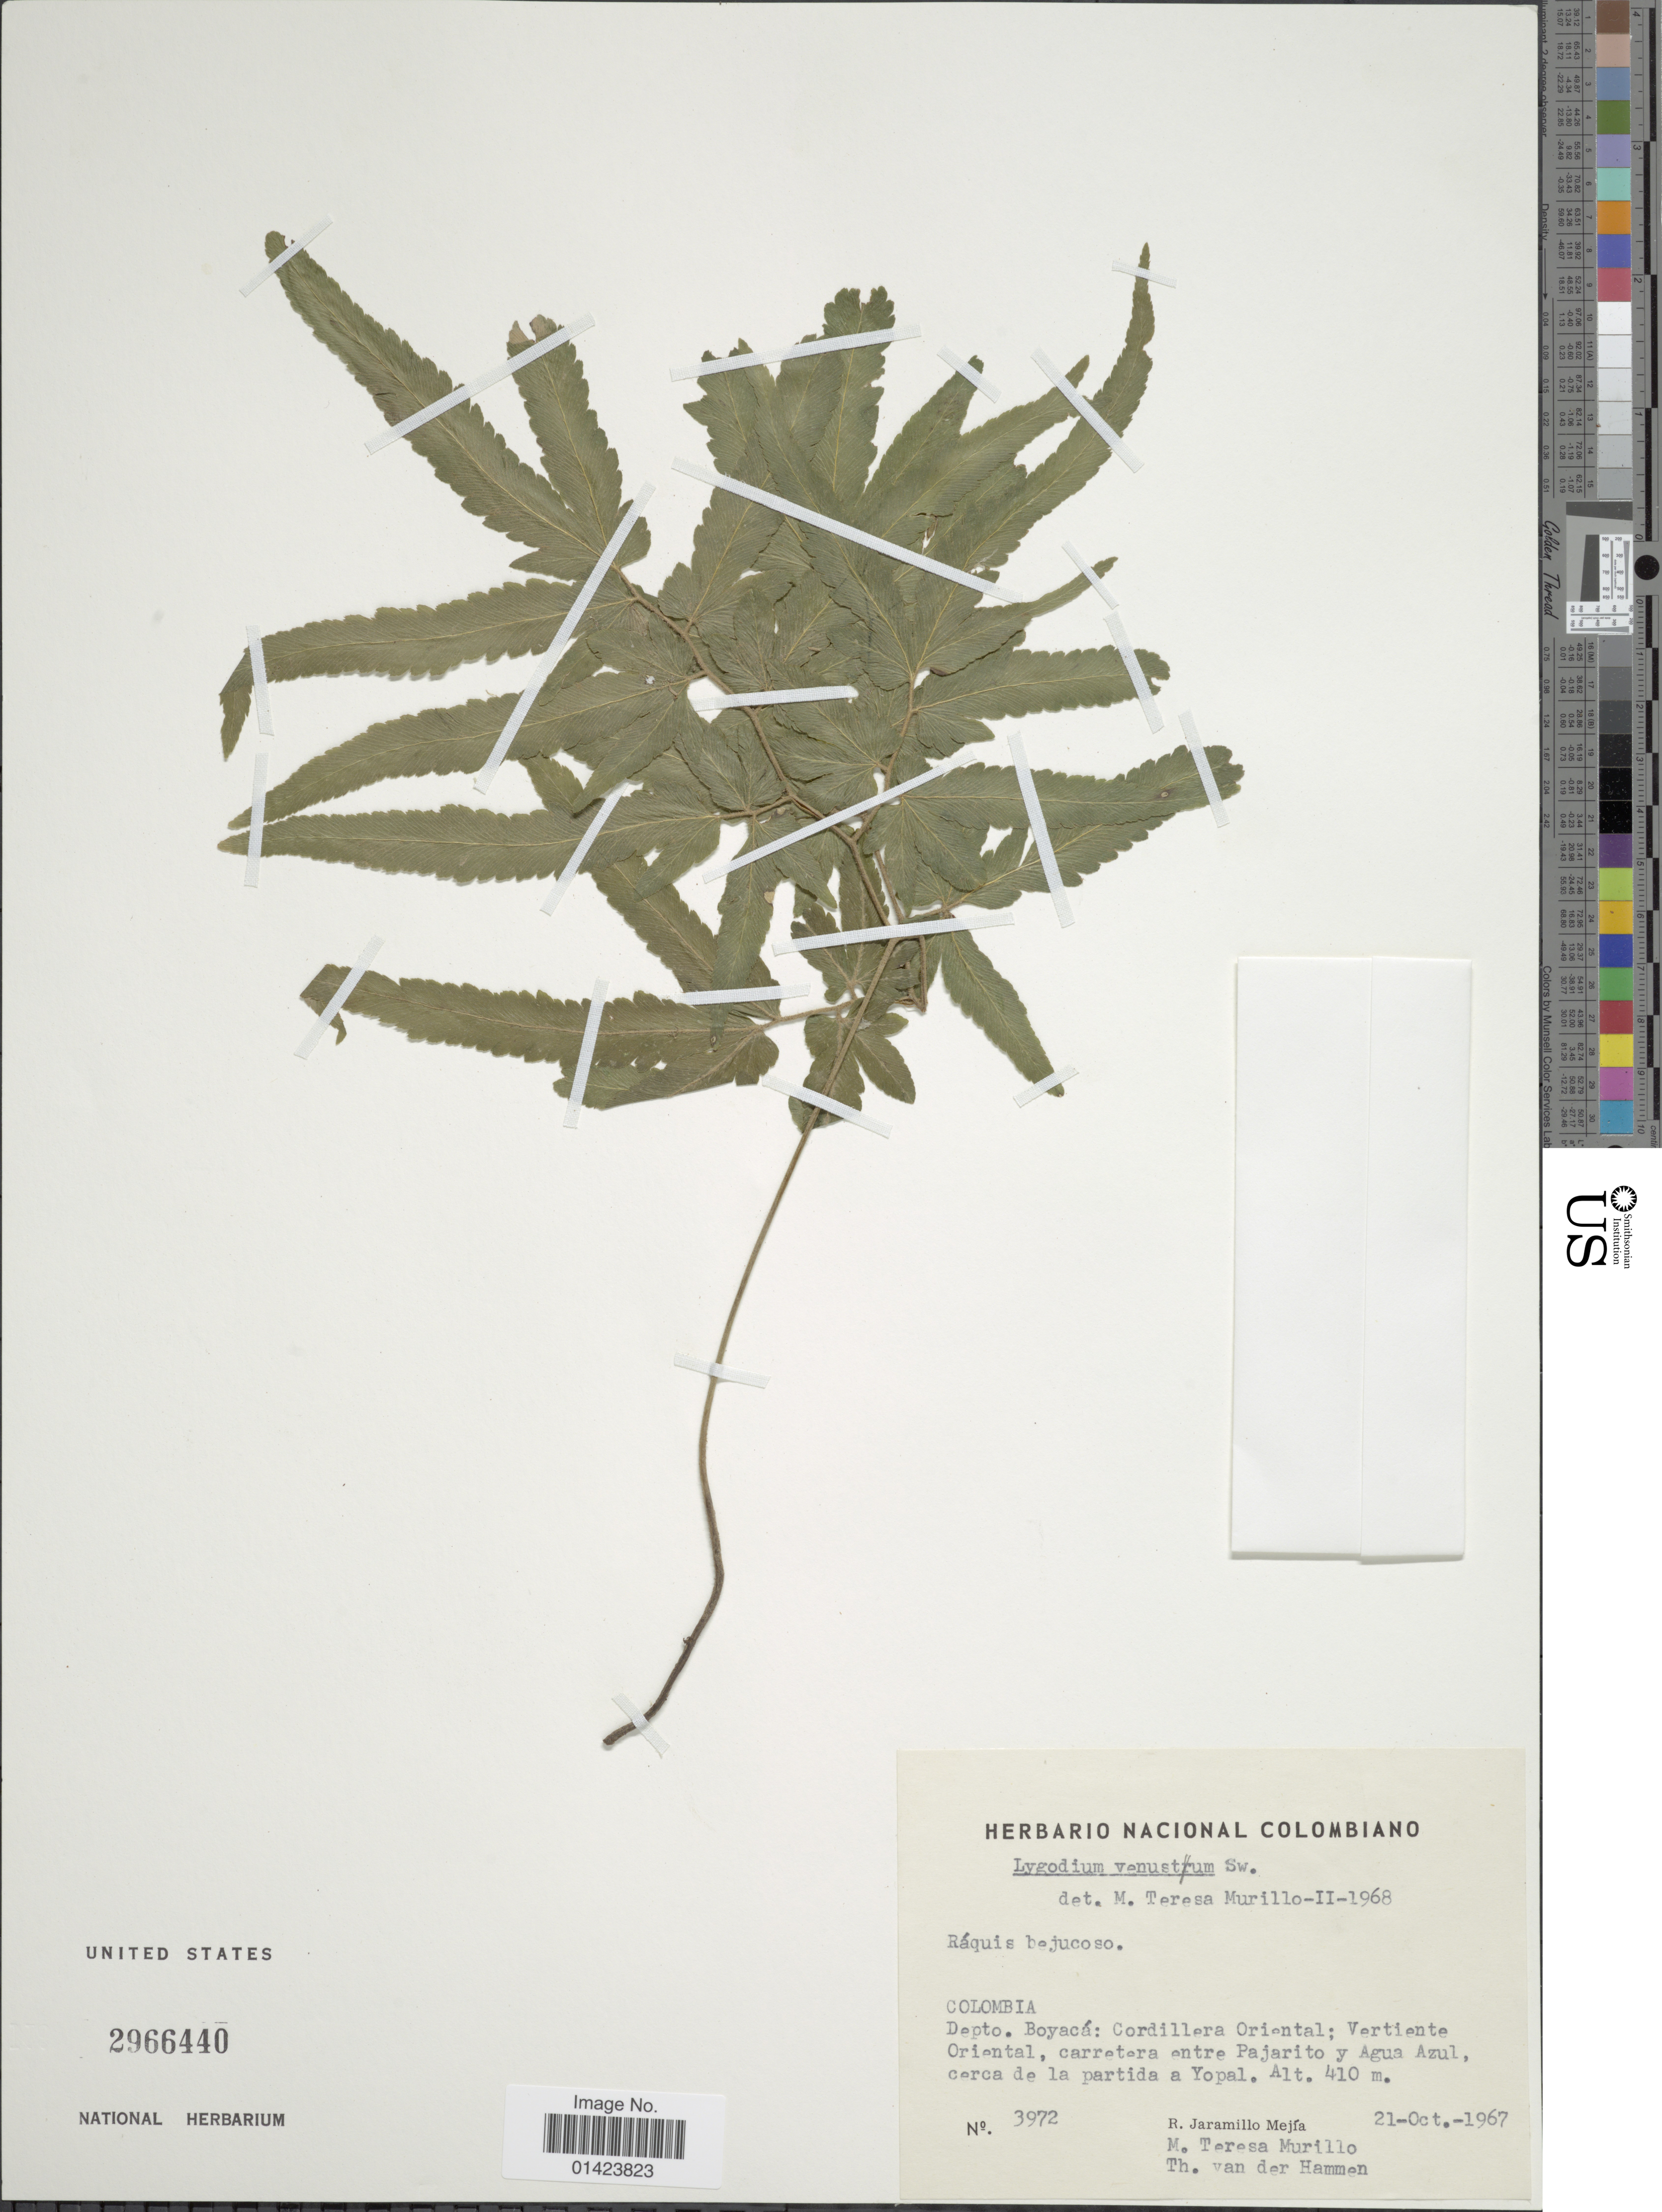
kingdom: Plantae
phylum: Tracheophyta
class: Polypodiopsida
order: Schizaeales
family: Lygodiaceae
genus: Lygodium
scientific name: Lygodium venustum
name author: Sw.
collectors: R. Jaramillo M., M. Murillo & T. Hammen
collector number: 3972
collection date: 1967-10-21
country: Colombia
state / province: Boyacá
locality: Colombia, Depto. Boyacá: Cordillera Oriental: Vertiente Oriental, carretera entre Pajarito y Agua Azul, cerca de la partida a Yopal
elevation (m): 410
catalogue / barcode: US 2966440